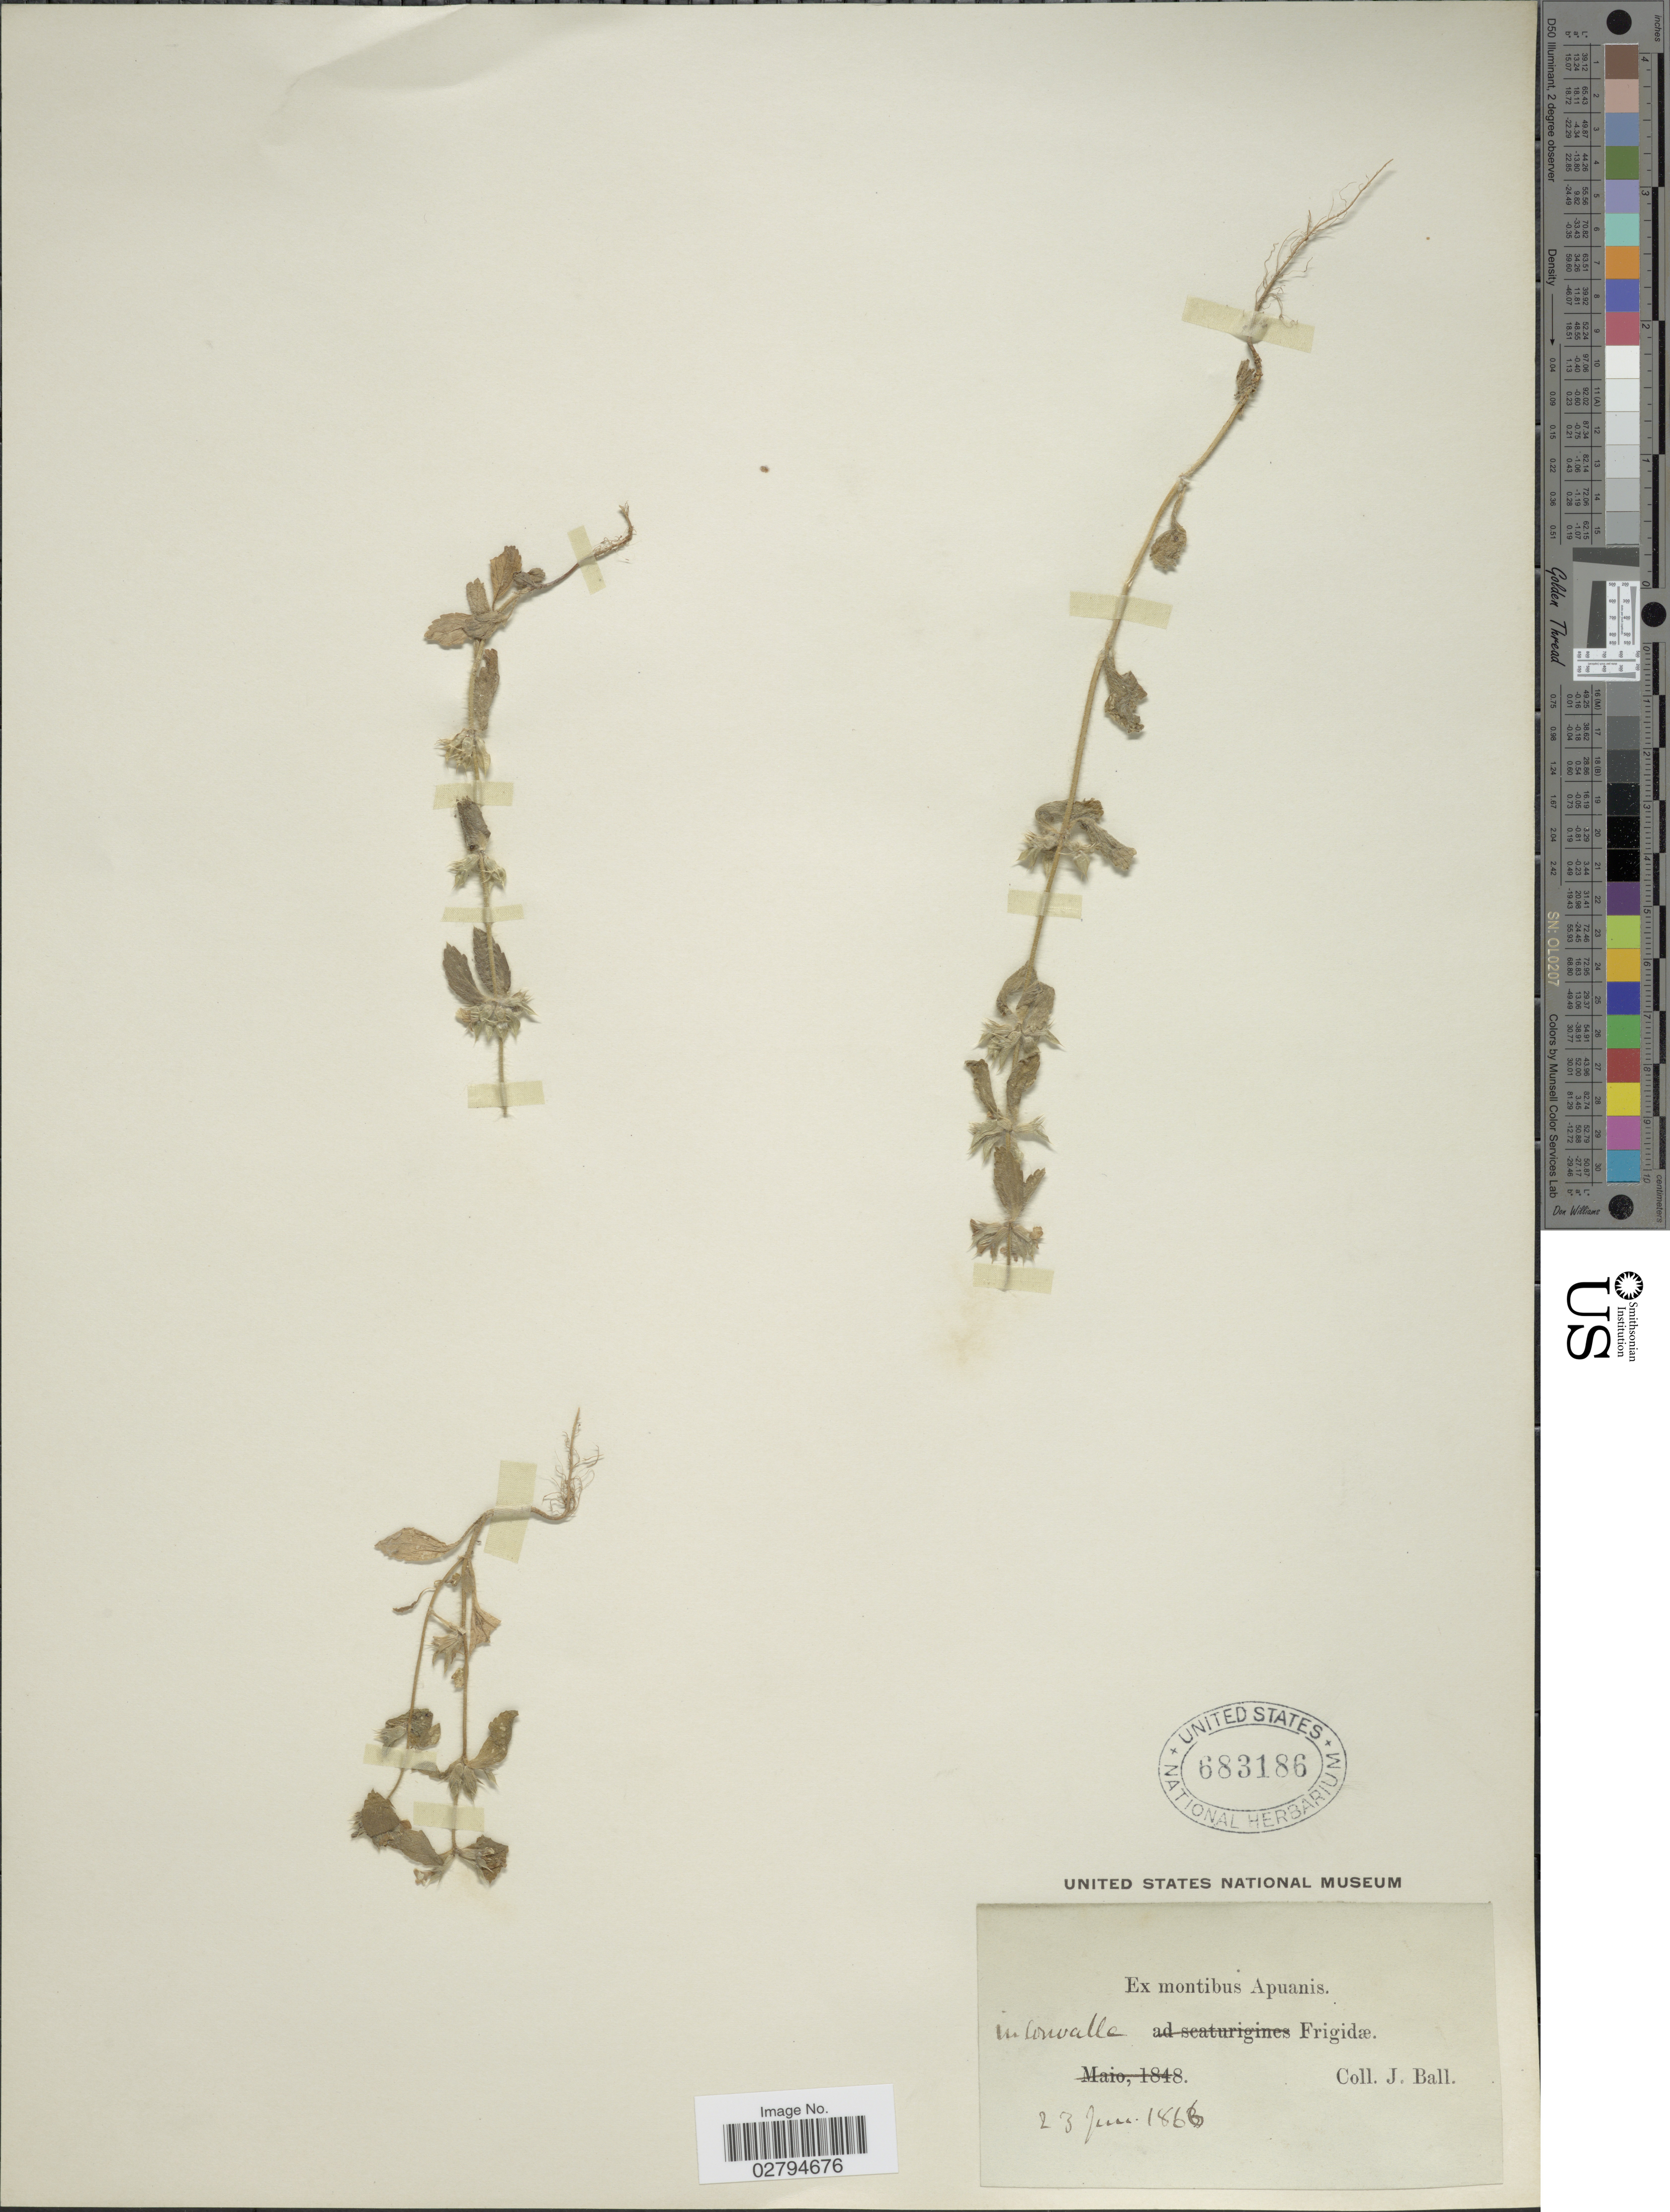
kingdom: Plantae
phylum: Tracheophyta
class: Magnoliopsida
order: Lamiales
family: Lamiaceae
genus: Galeopsis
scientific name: Galeopsis sp.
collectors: J. Ball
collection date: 1866-06-23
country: Italy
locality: Montibus Apuanis in convalle Frigidæ.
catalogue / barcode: US 683186